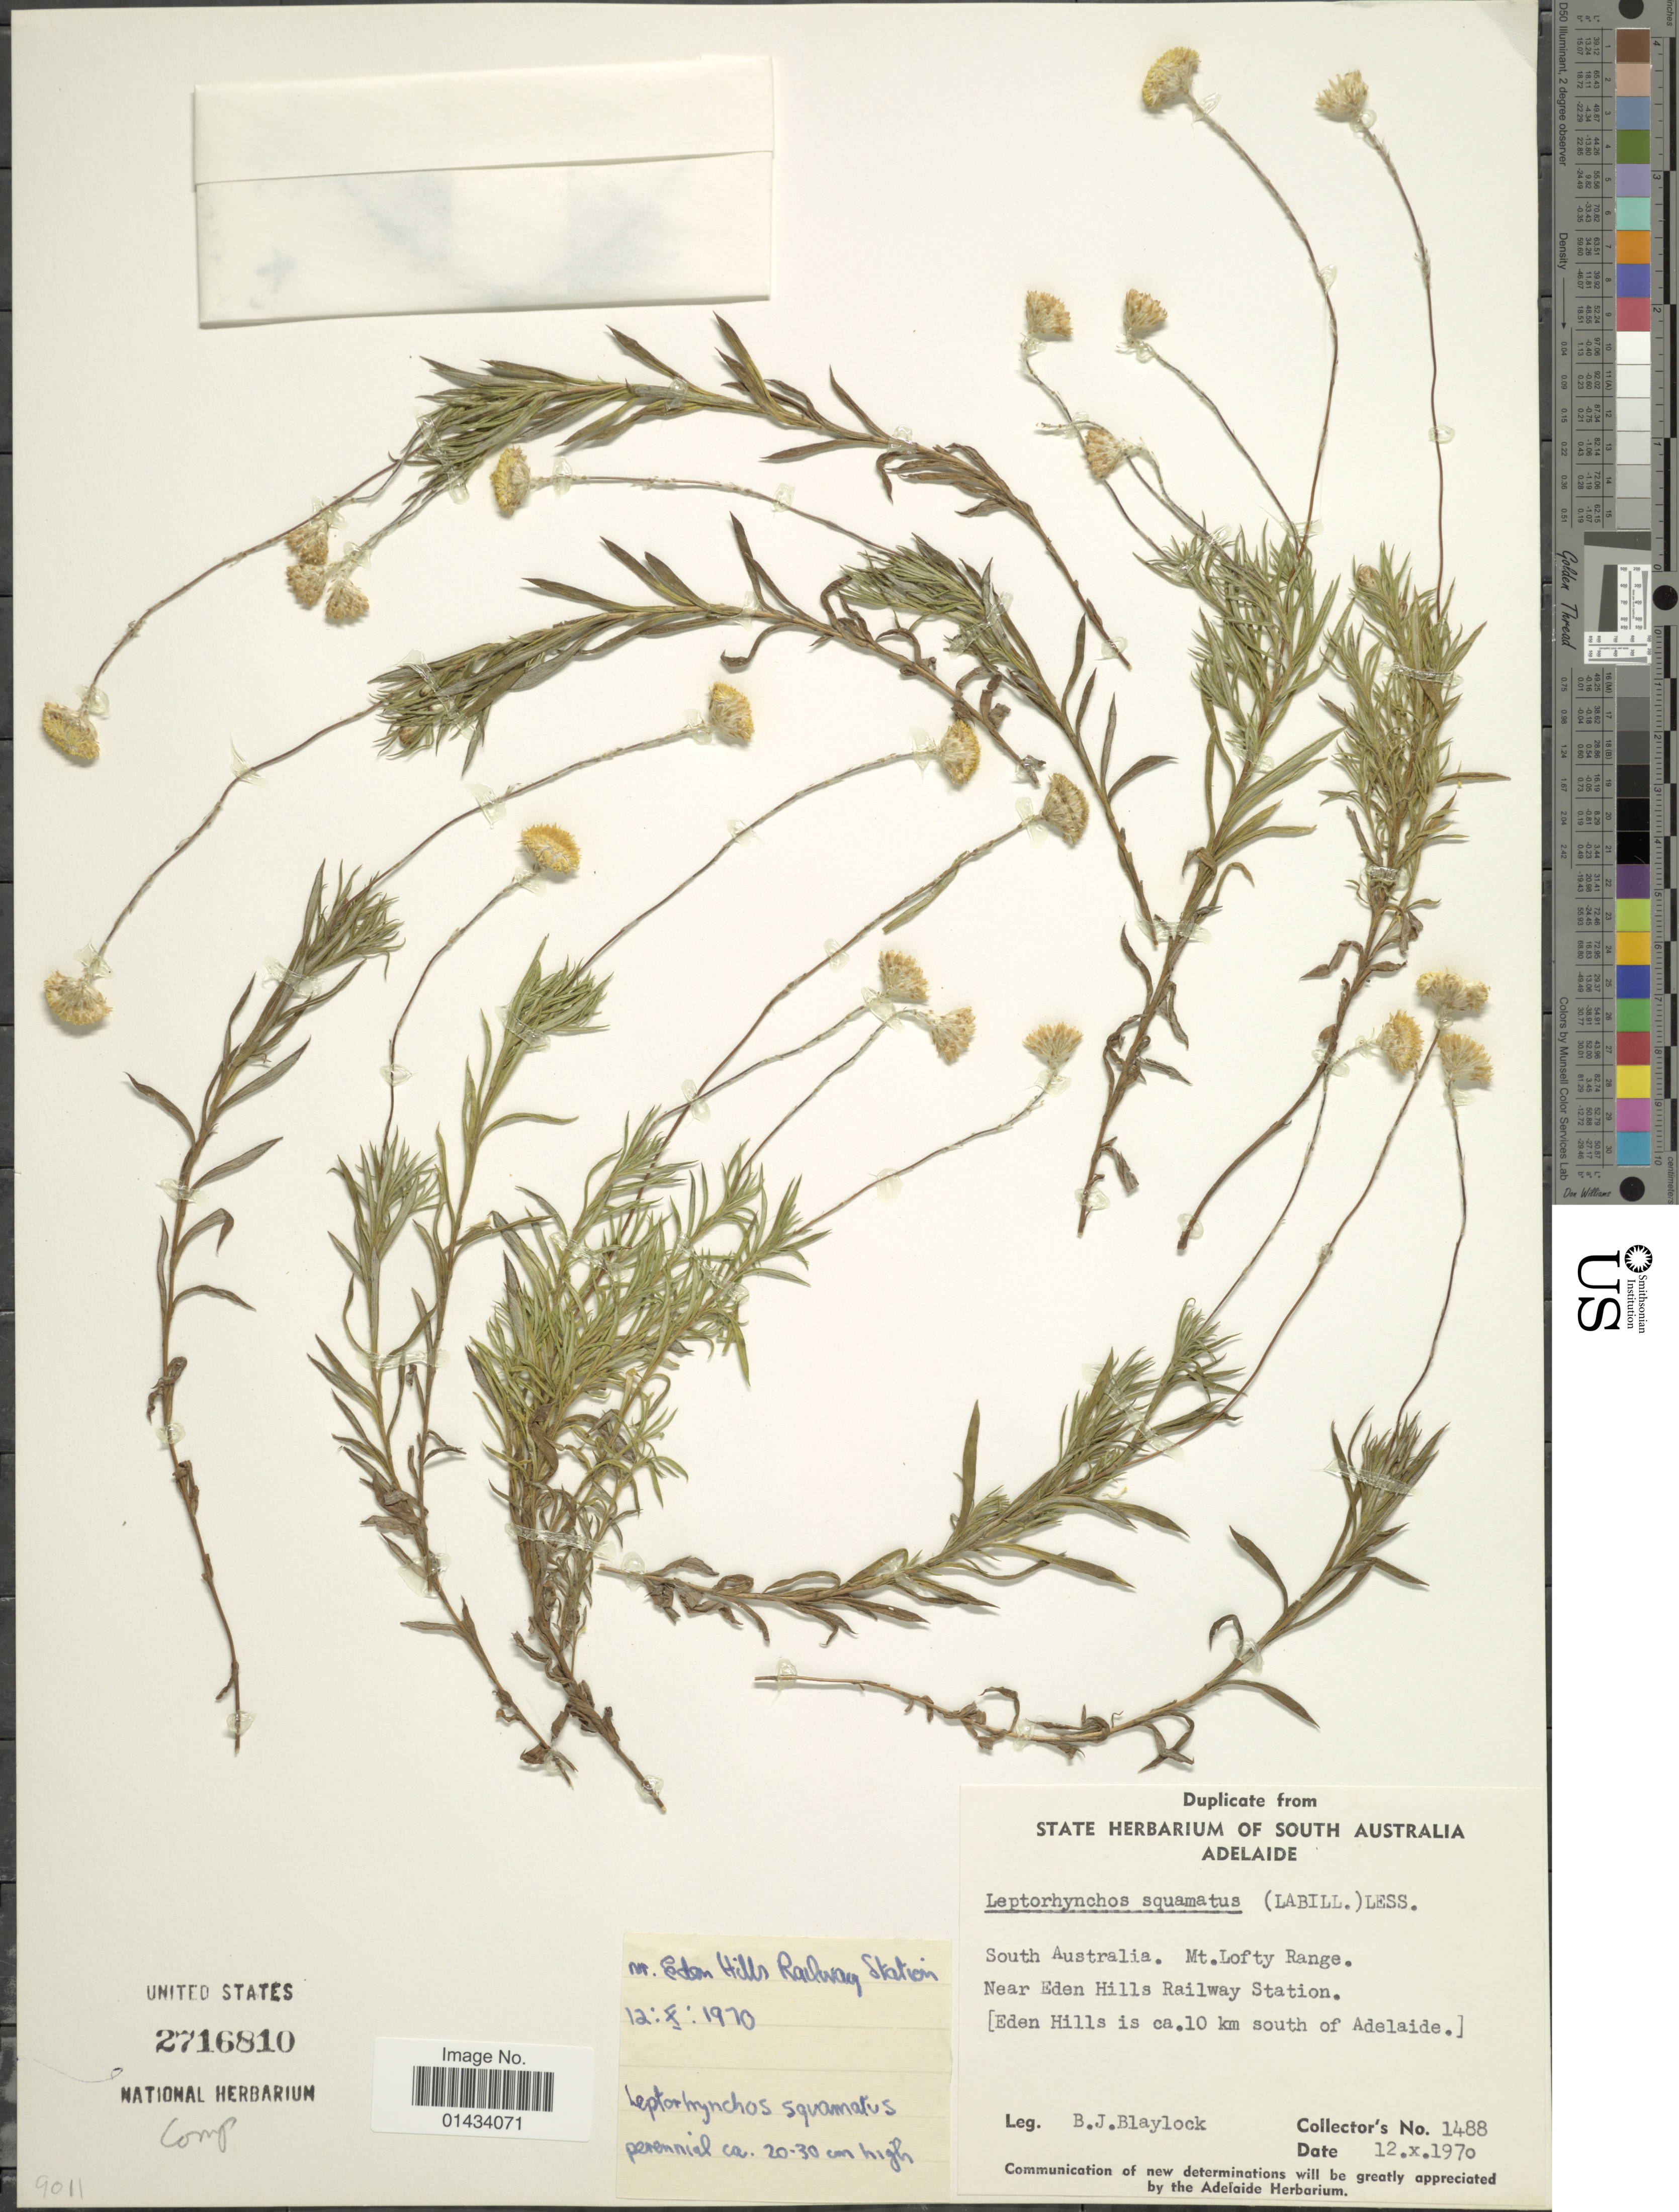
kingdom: Plantae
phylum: Tracheophyta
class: Magnoliopsida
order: Asterales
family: Asteraceae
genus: Leptorhynchos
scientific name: Leptorhynchos squamatus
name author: (Labill.) Less.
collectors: B. Blaylock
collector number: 1488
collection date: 1970-10-12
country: Australia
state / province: South Australia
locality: Mt. Lofty Range, near Eden Hills Railway Station (Eden Hills is ca. 10 km south of Adelaide)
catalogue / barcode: US 2716810